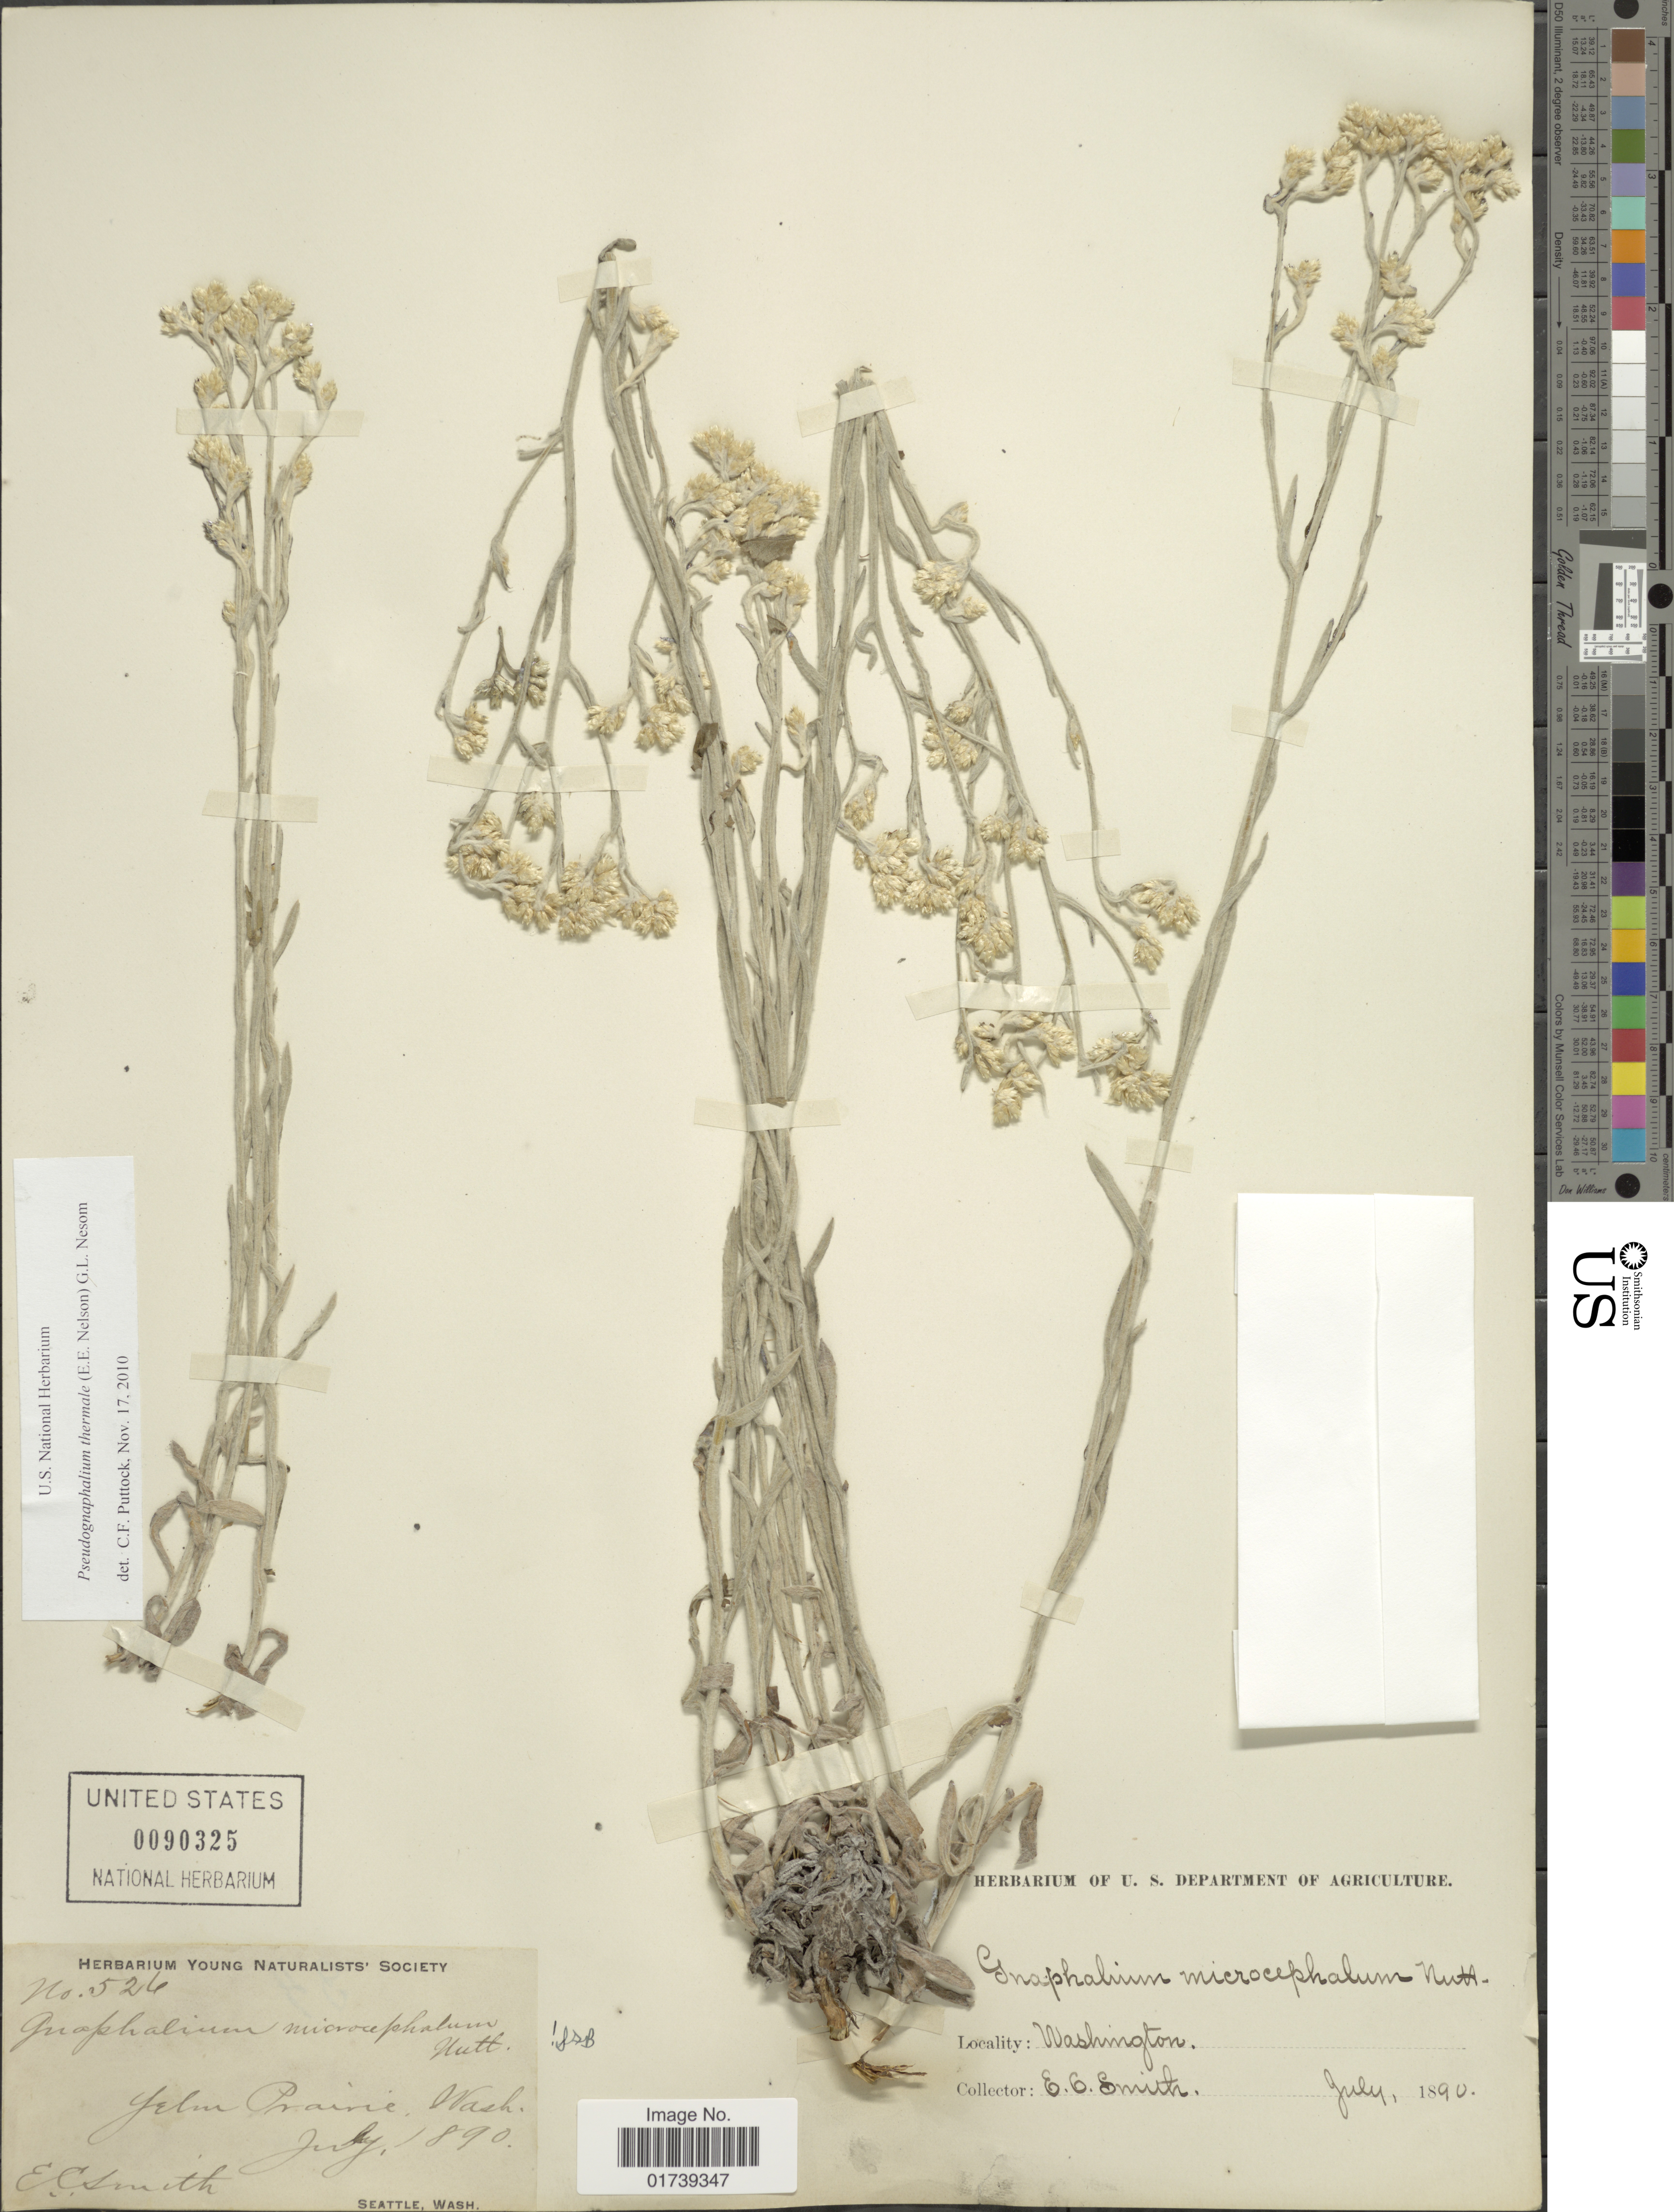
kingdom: Plantae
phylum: Tracheophyta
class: Magnoliopsida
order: Asterales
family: Asteraceae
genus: Pseudognaphalium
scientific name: Pseudognaphalium thermale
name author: (E.E. Nelson) G.L. Nesom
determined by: Puttock, Christopher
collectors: E. E. Smith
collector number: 526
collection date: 1890-07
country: United States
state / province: Washington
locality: Yelm Prairie, Wash.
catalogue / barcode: US 90325